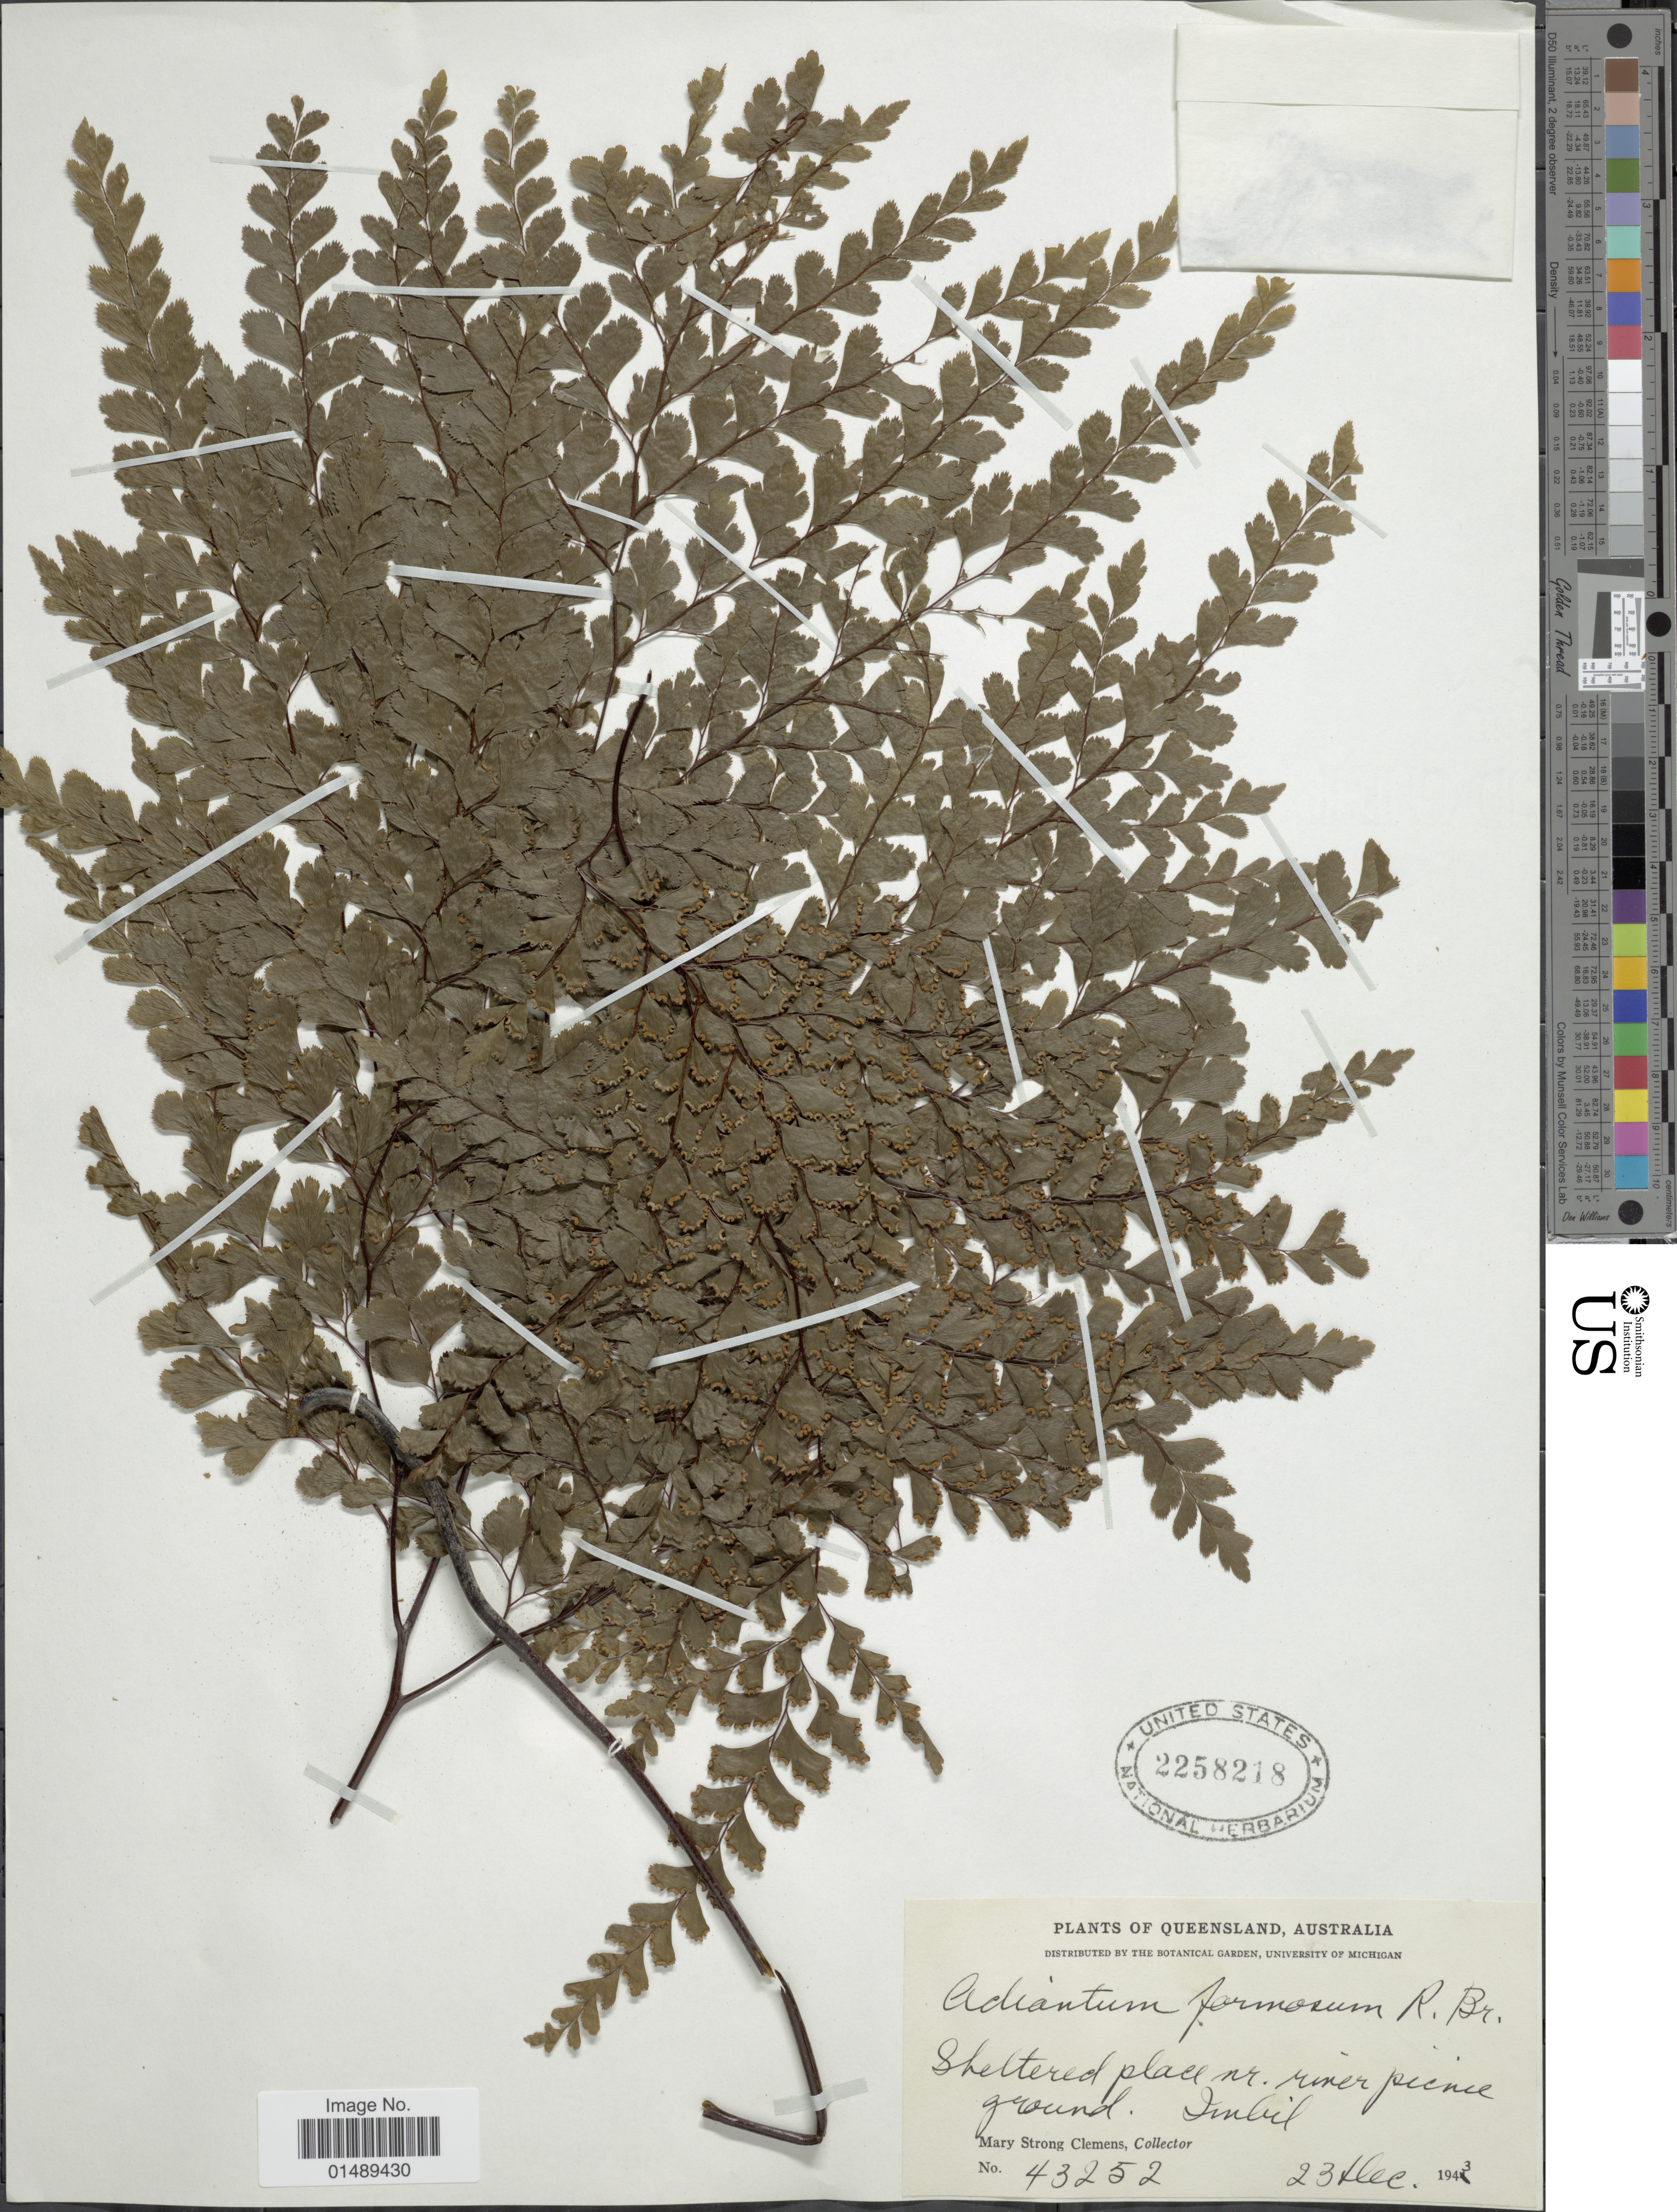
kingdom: Plantae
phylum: Tracheophyta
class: Polypodiopsida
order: Polypodiales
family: Pteridaceae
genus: Adiantum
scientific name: Adiantum formosum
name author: R. Br.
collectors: M. S. Clemens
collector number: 43252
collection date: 1943-12-23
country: Australia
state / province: Queensland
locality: Sheltered place nr. river picine ground, Imbil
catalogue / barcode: US 2258218